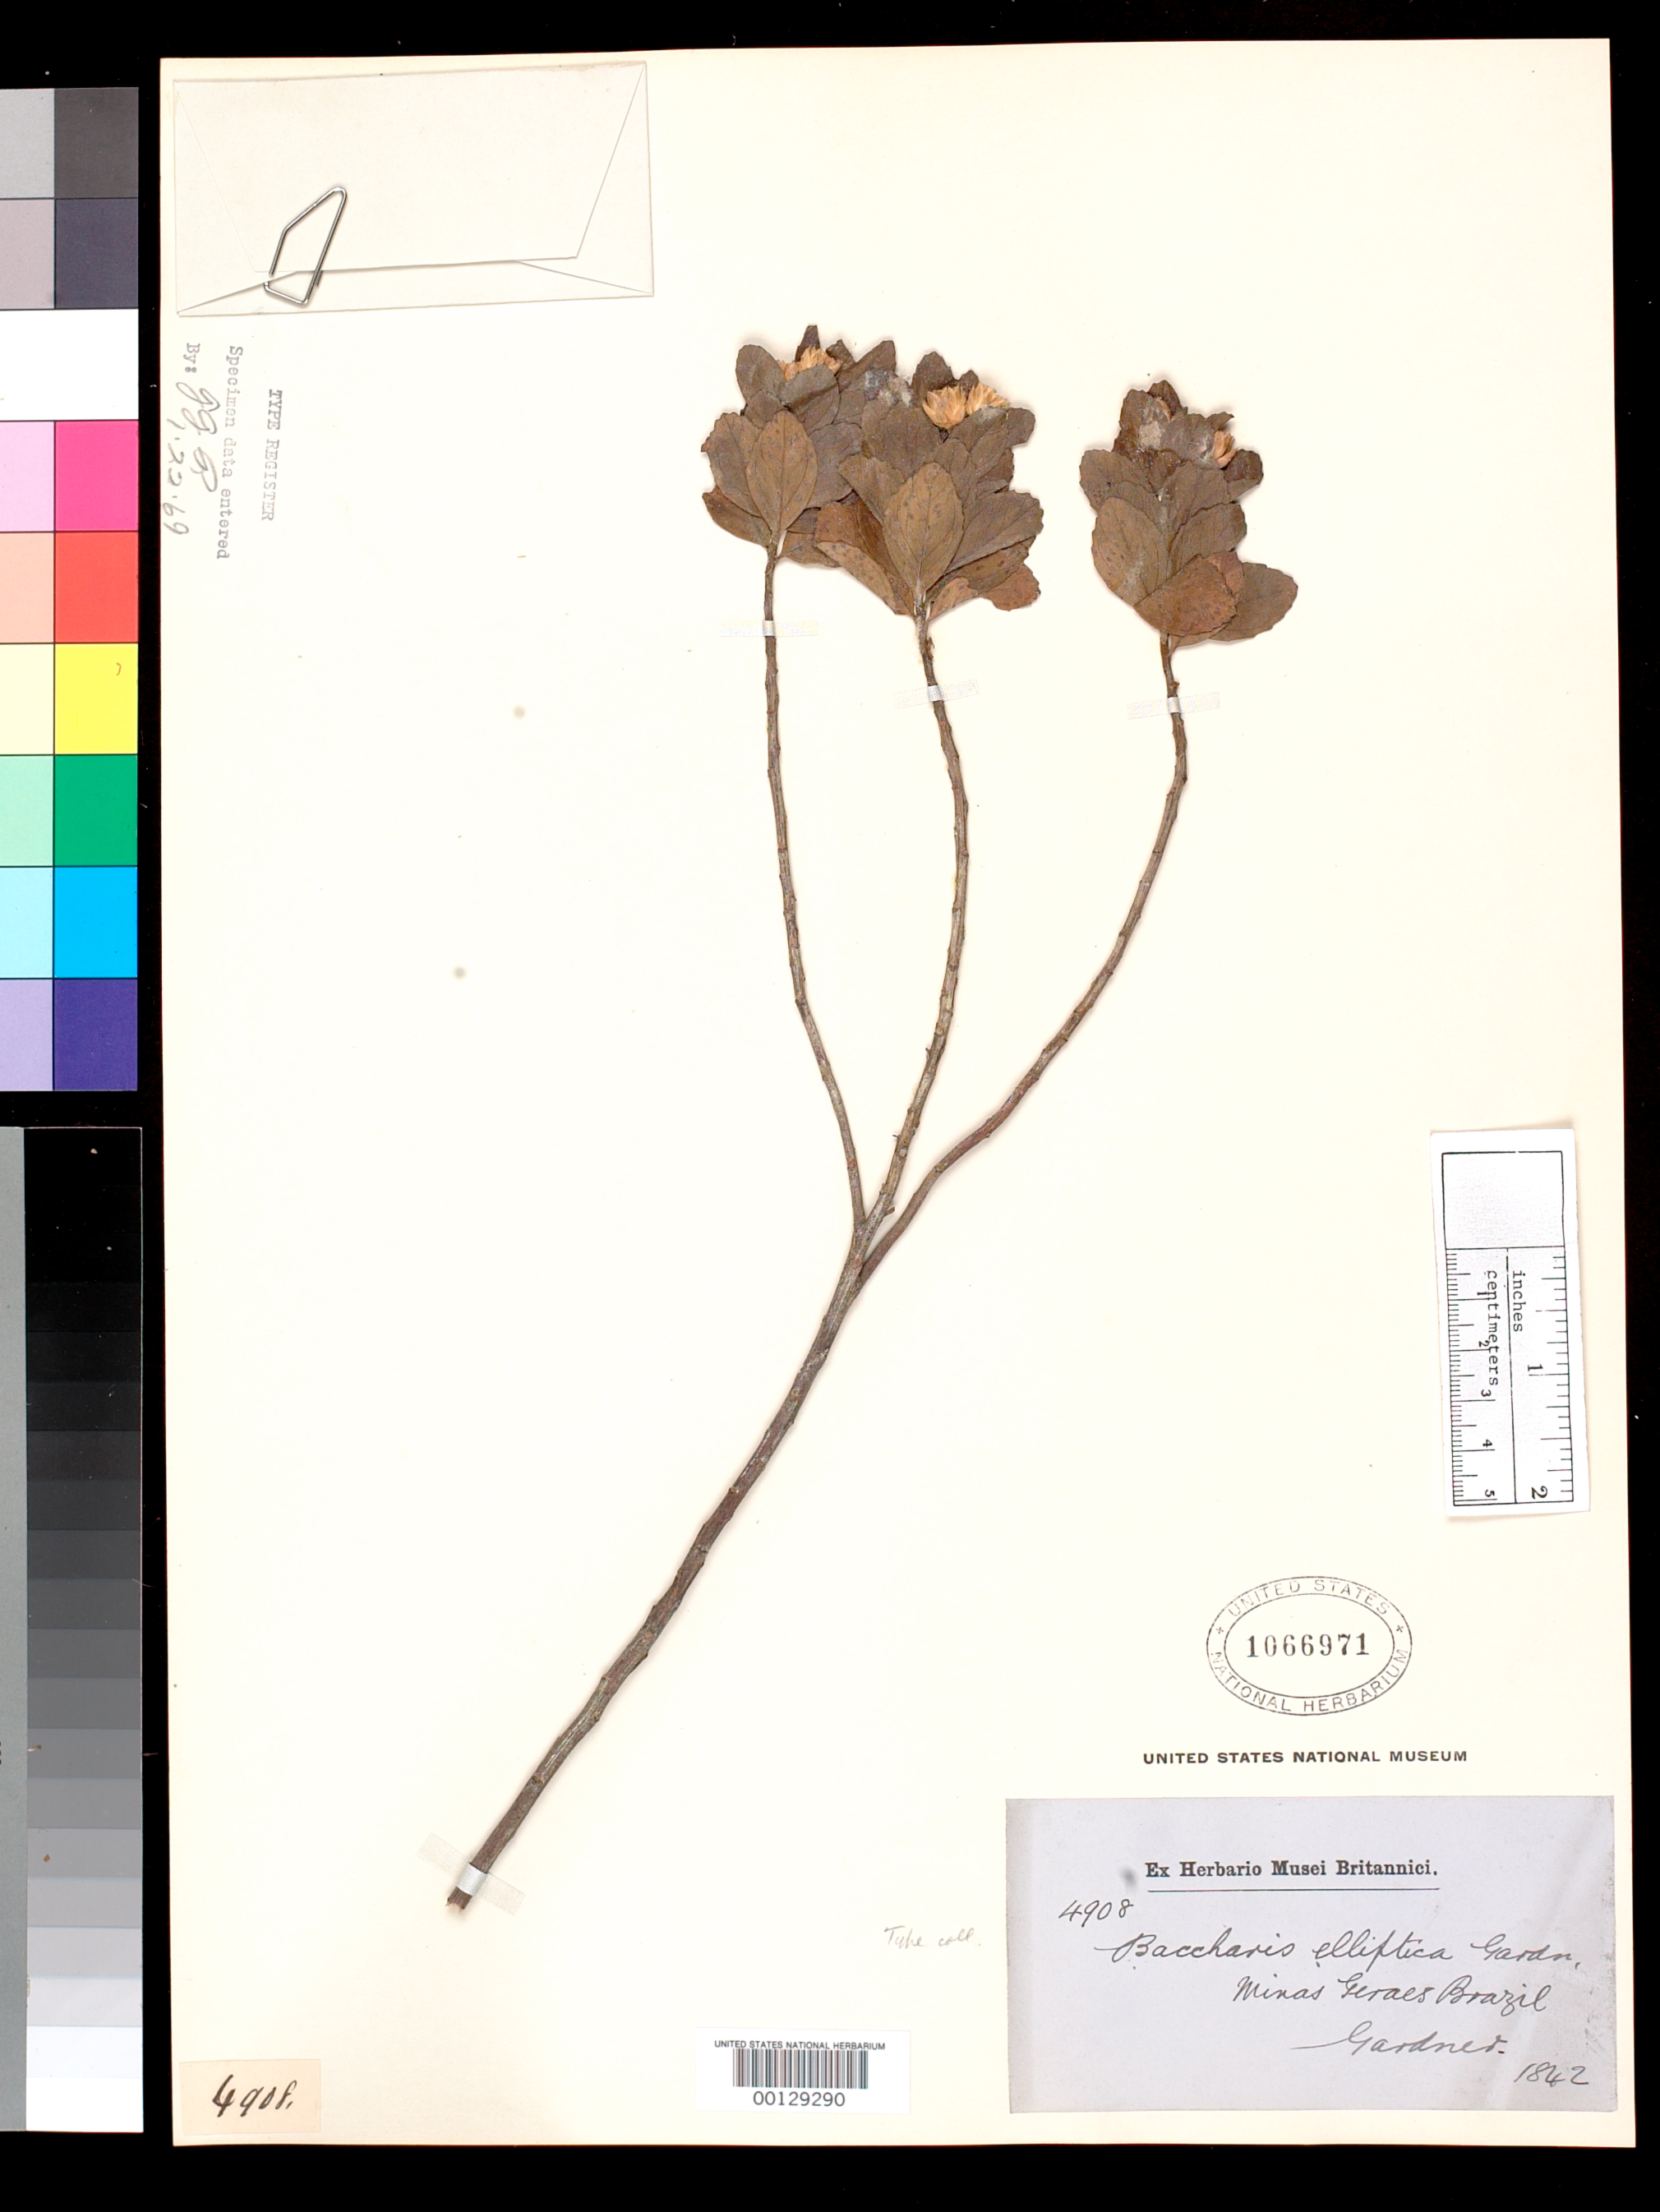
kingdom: Plantae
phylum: Tracheophyta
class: Magnoliopsida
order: Asterales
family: Asteraceae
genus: Baccharis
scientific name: Baccharis elliptica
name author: Gardner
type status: Isotype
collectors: G. Gardner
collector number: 4908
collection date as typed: Jul 1842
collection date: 1842-07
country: Brazil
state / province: Minas Gerais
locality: Diamond District.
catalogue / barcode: US 1066971